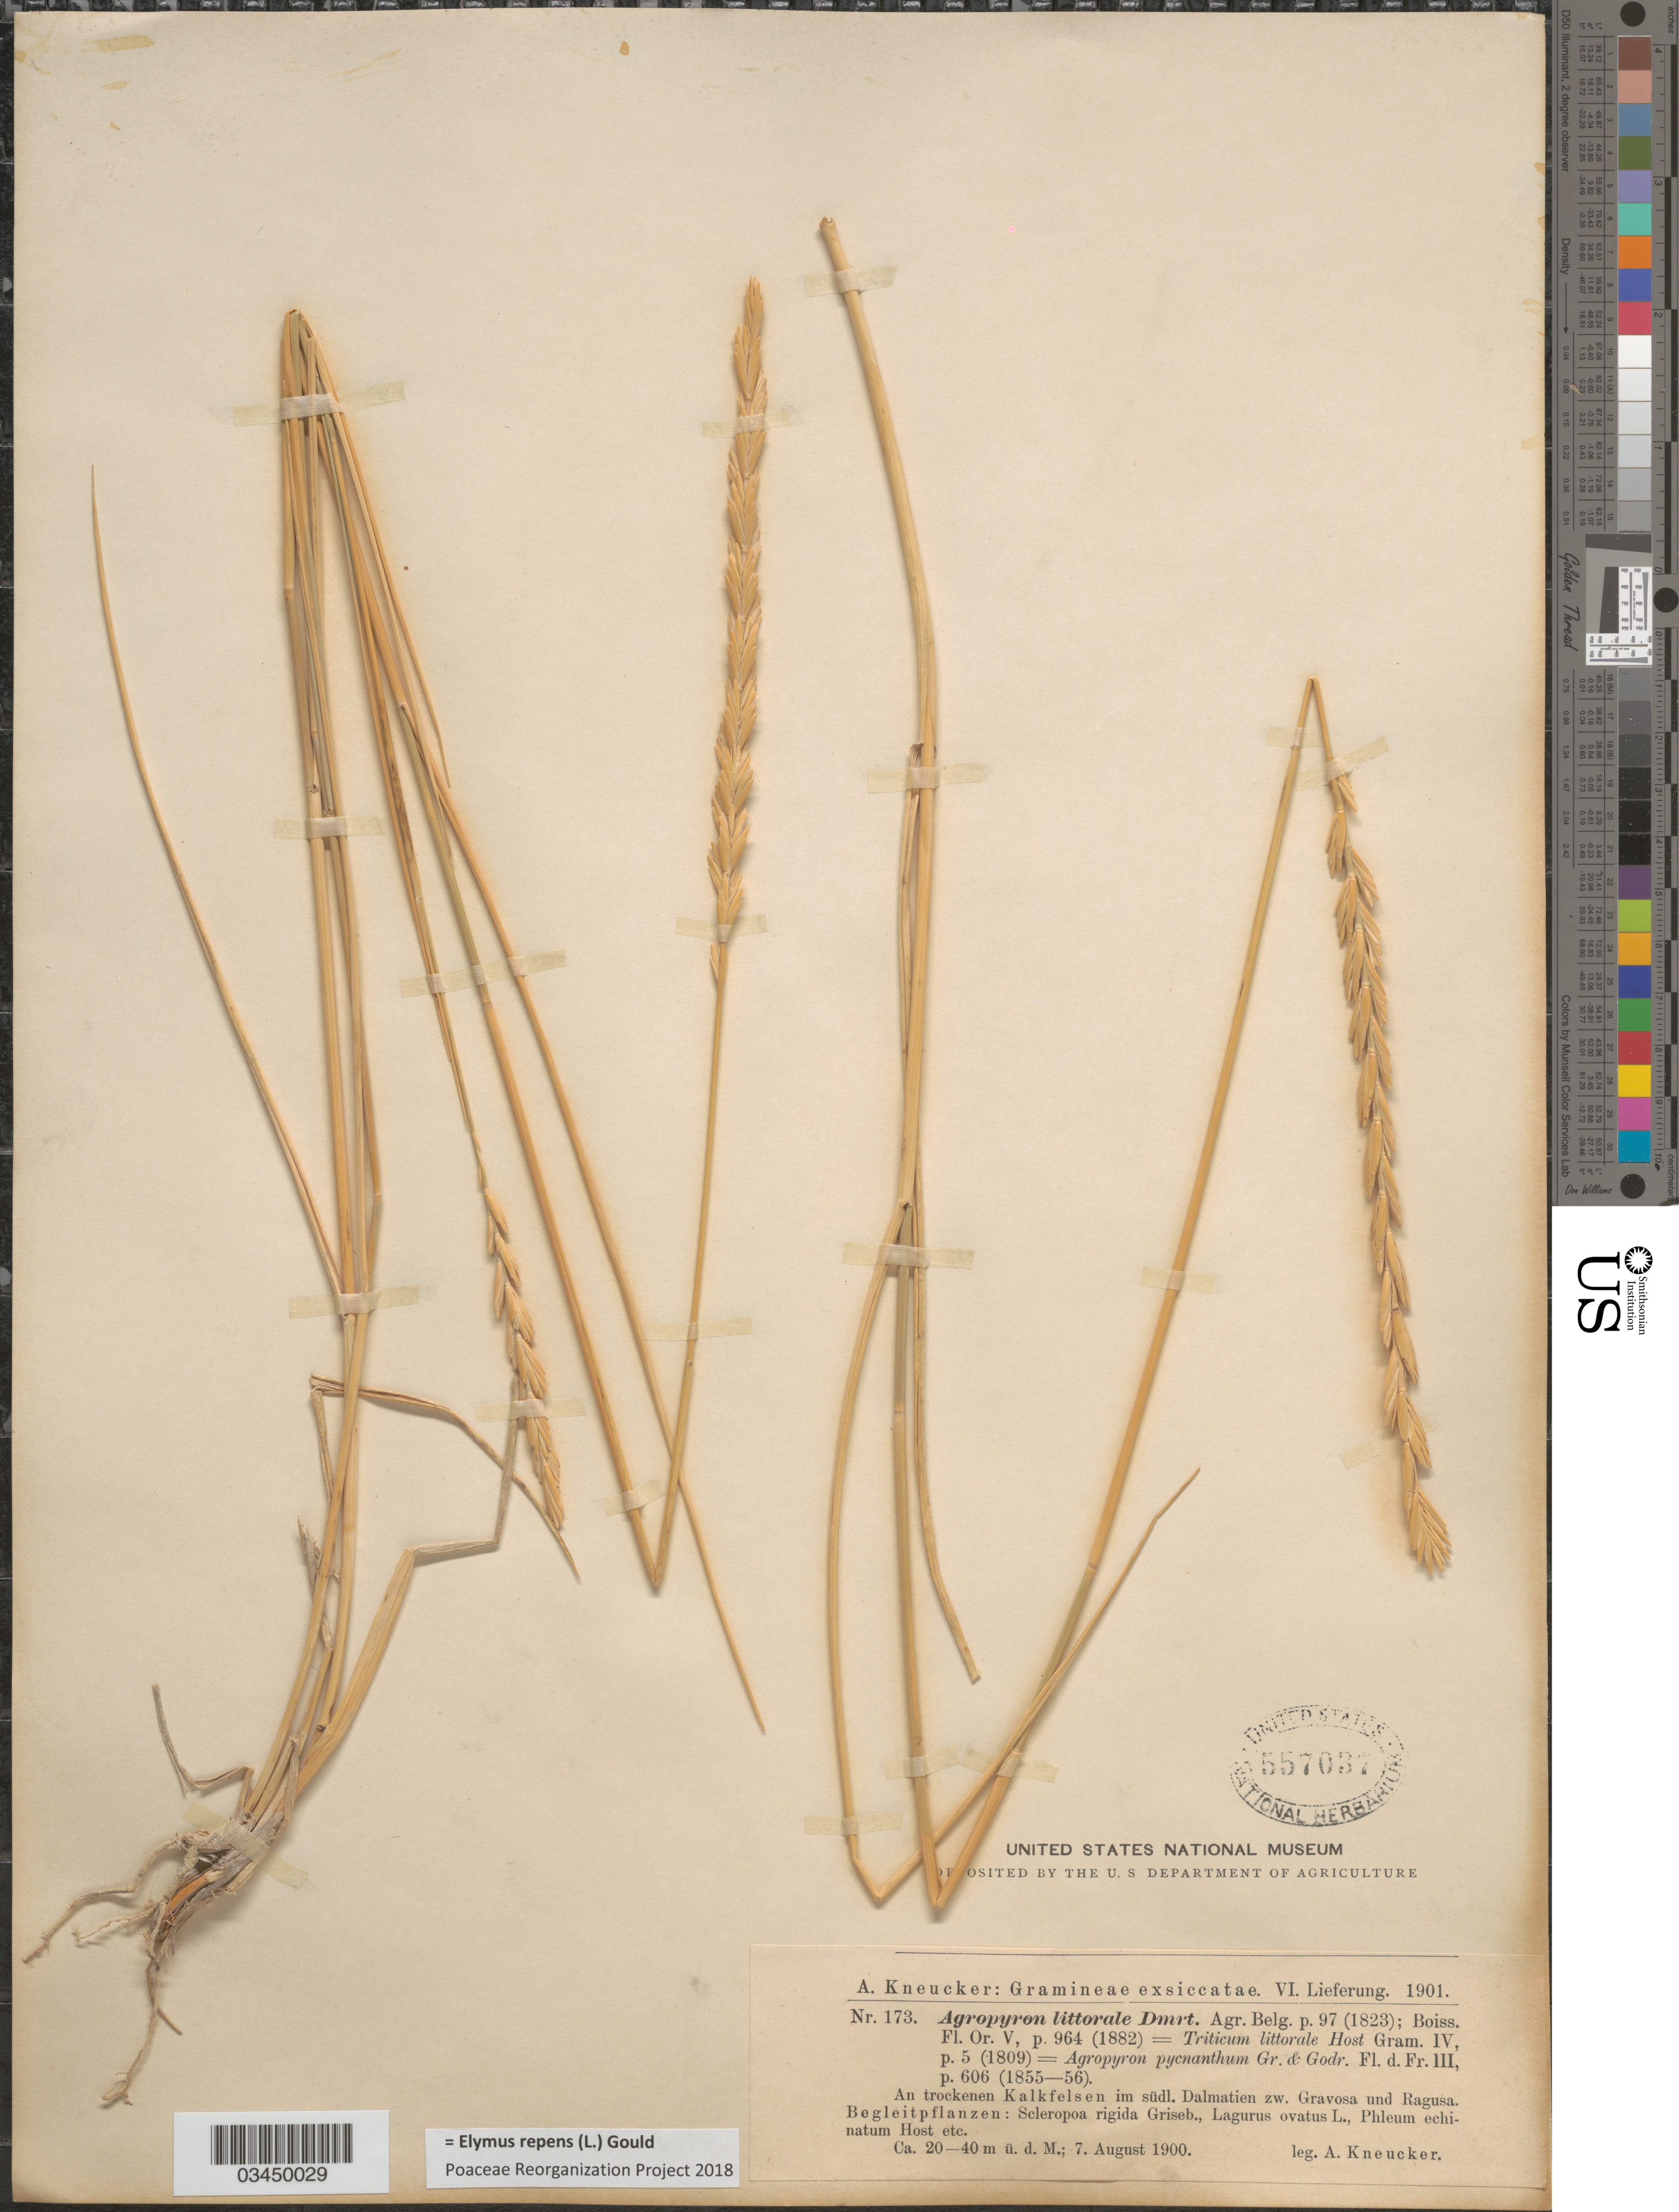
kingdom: Plantae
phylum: Tracheophyta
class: Liliopsida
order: Poales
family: Poaceae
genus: Elymus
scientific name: Elymus repens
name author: (L.) Gould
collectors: A. Kneucker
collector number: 173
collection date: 1900-08-07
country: Croatia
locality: An trockenen Kalkfelsen im südl. Dalmatien zw. Gravosa und Ragusa.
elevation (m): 20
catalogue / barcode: US 557037